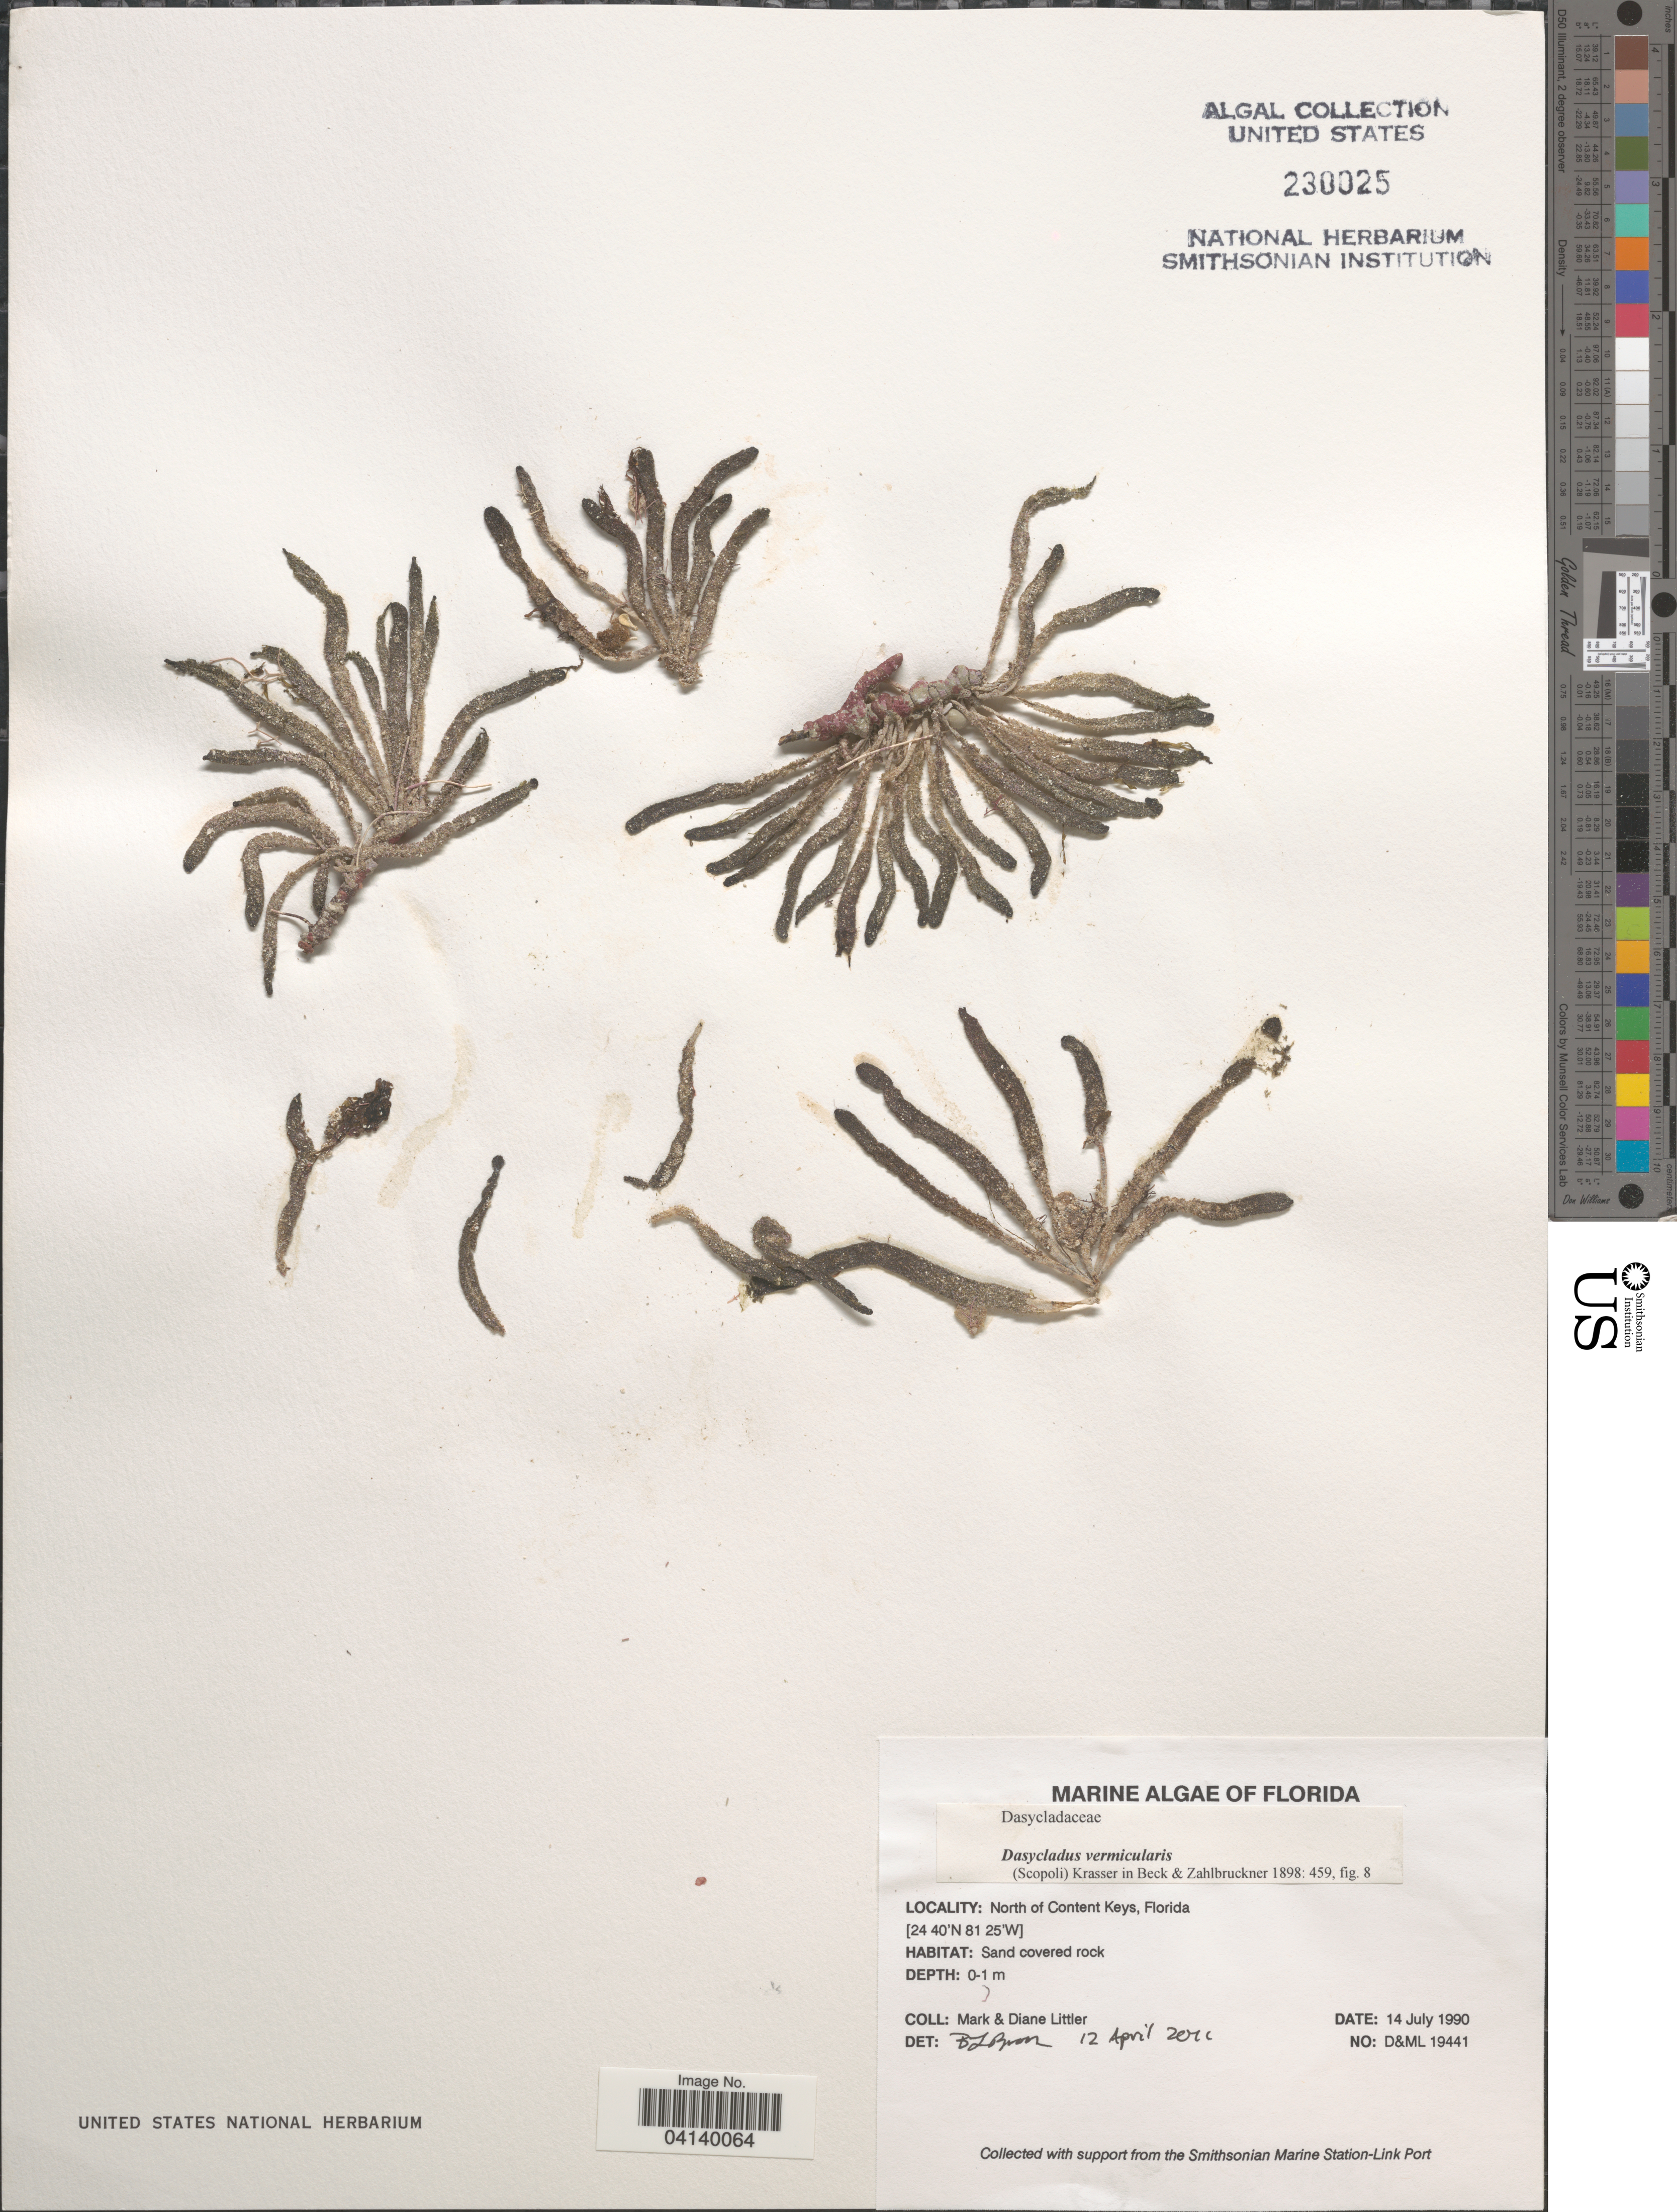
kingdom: Plantae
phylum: Chlorophyta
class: Ulvophyceae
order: Dasycladales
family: Dasycladaceae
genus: Dasycladus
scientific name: Dasycladus vermicularis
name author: (Scop.) Krasser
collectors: M. Littler & D. S. Littler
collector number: D&ML19441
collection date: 1990-07-14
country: United States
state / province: Florida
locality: North of Content Keys.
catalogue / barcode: US 230025